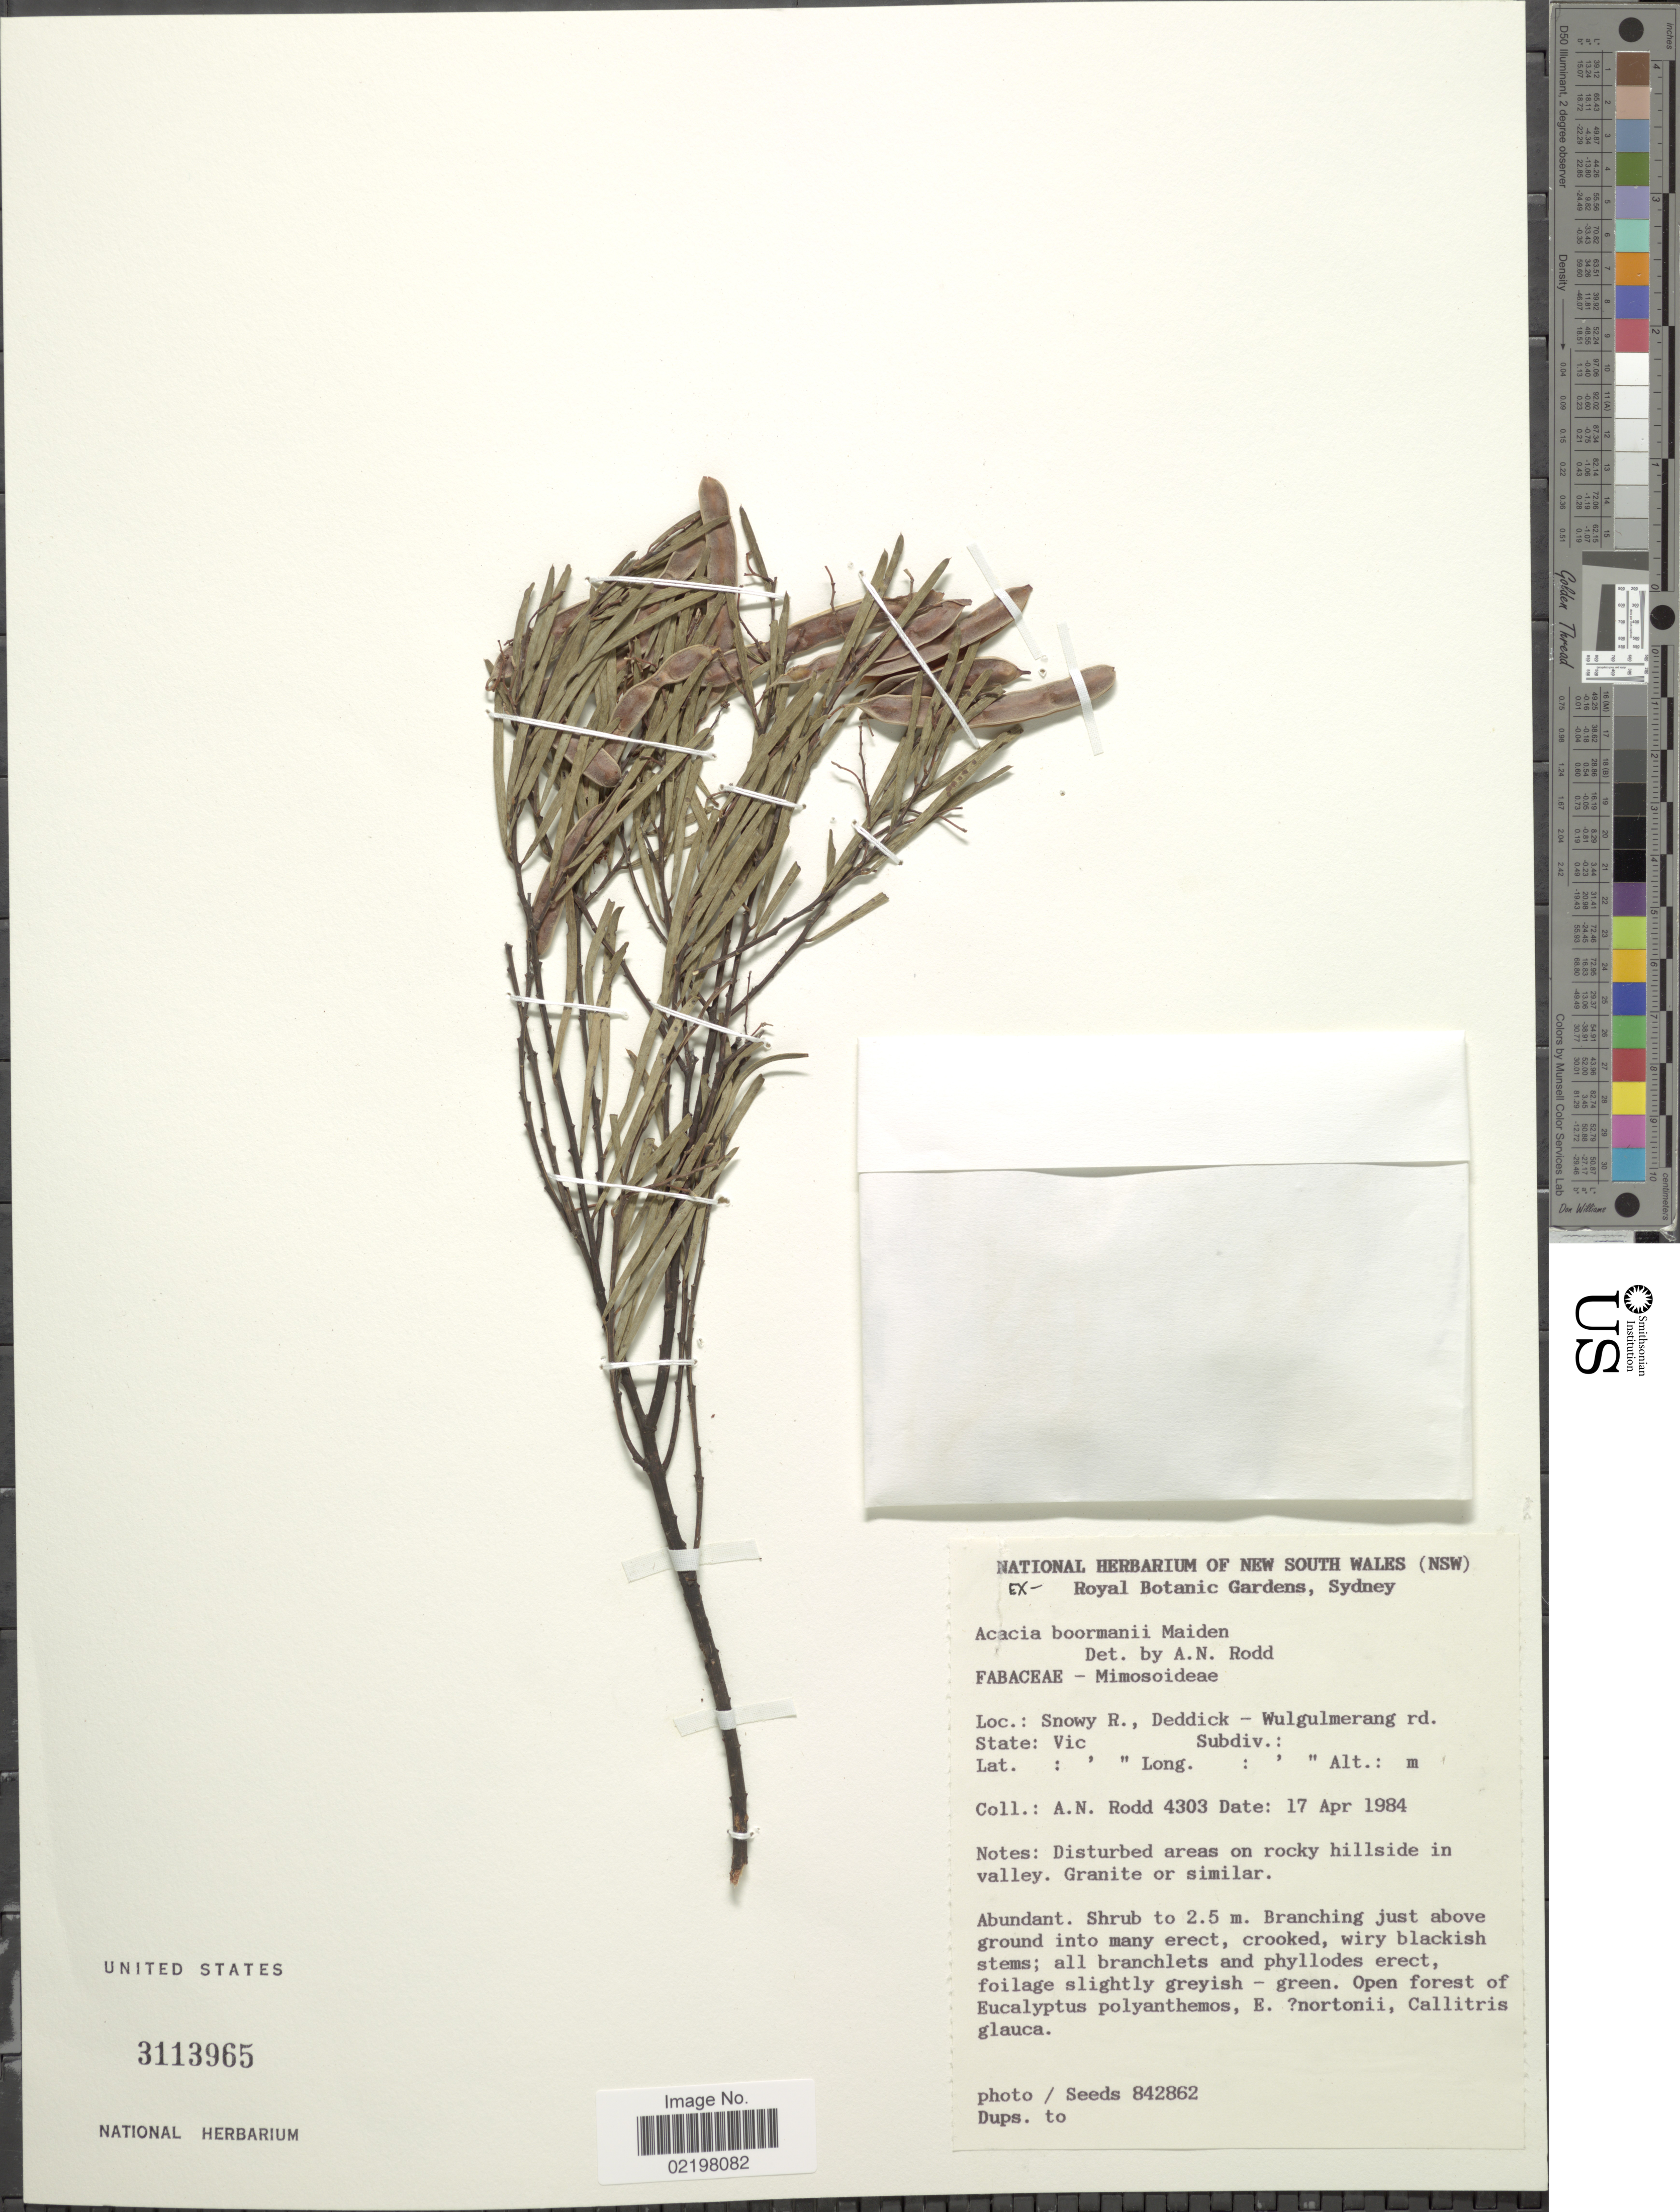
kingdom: Plantae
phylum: Tracheophyta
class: Magnoliopsida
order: Fabales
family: Fabaceae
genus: Acacia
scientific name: Acacia boormanii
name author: Maiden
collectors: A. Rodd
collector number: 4303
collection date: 1984-04-17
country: Australia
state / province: Victoria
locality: Snowy R., Deddick, Wulgulmerang rd. State: Vic.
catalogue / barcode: US 3113965